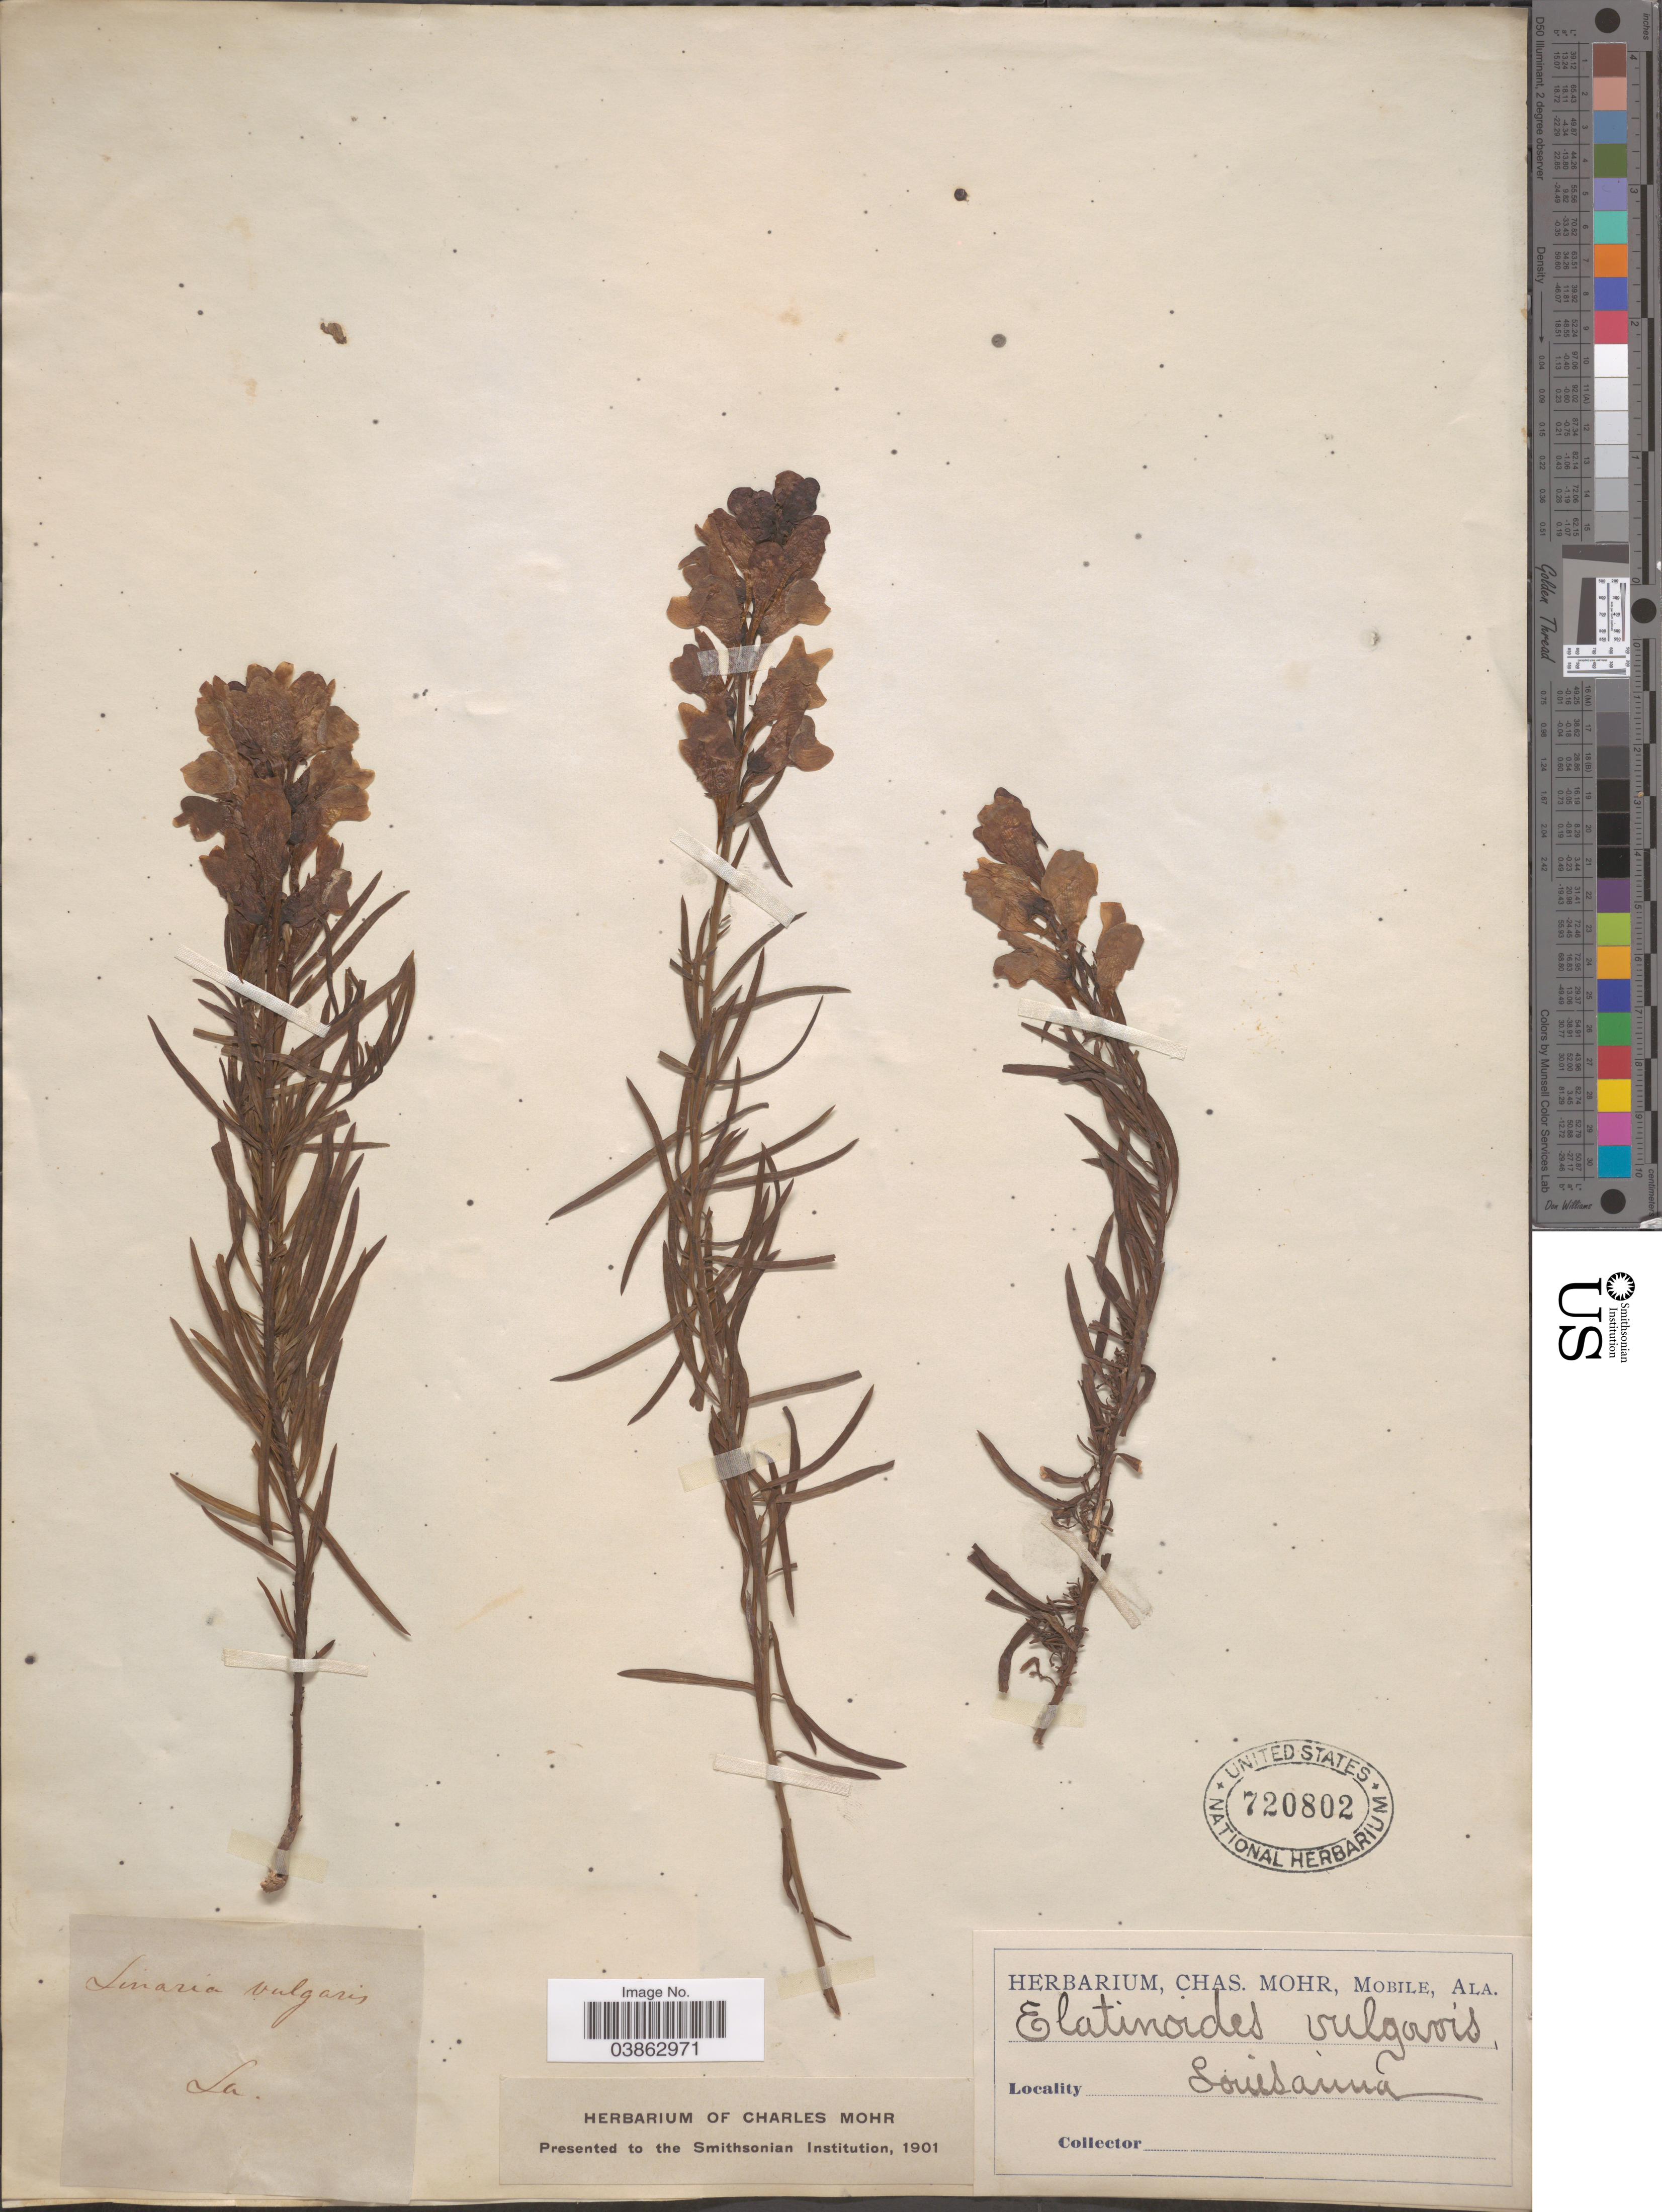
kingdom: Plantae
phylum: Tracheophyta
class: Magnoliopsida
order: Lamiales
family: Plantaginaceae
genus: Linaria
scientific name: Linaria vulgaris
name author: Mill.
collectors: ex herb. Charles Mohr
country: United States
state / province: Louisiana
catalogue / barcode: US 720802